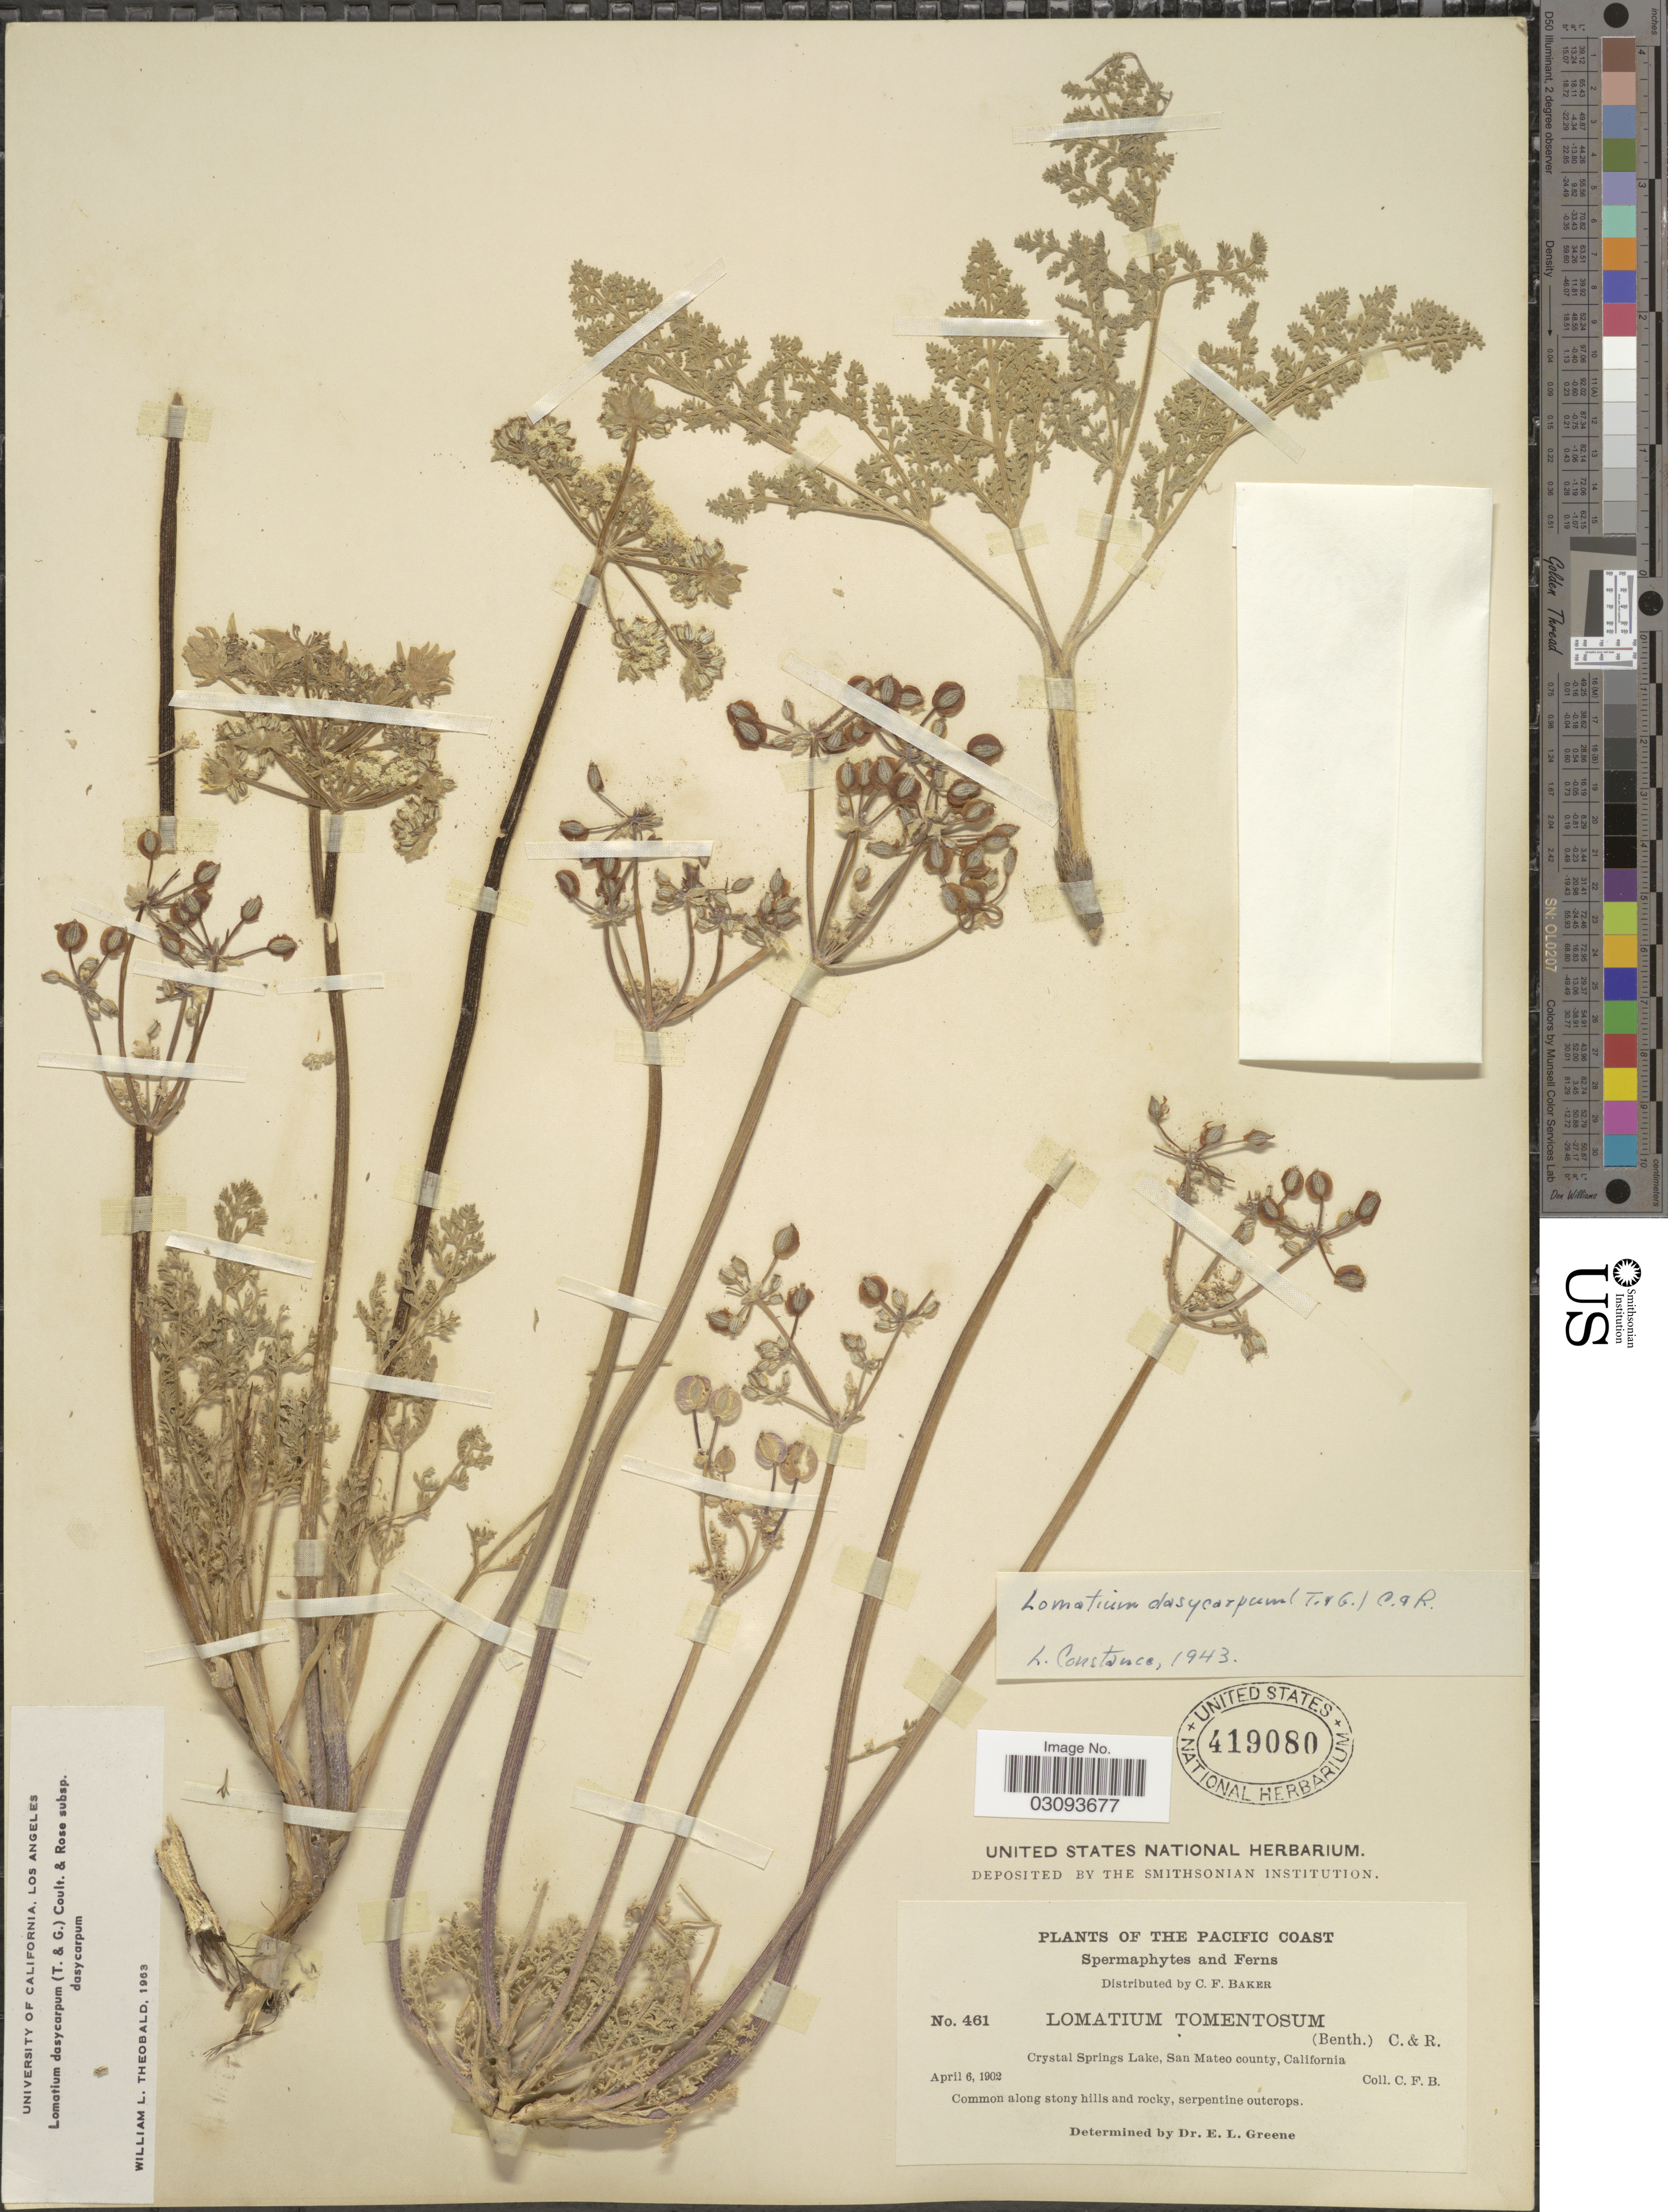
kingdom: Plantae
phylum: Tracheophyta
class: Magnoliopsida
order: Apiales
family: Apiaceae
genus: Lomatium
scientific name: Lomatium dasycarpum subsp. dasycarpum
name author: (Torr.) J.M. Coult. & Rose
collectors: C. F. Baker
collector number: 461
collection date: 1902-04-06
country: United States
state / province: California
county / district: San Mateo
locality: The Pacific Coast. Crystal Springs Lake, San Mateo county.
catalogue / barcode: US 419080